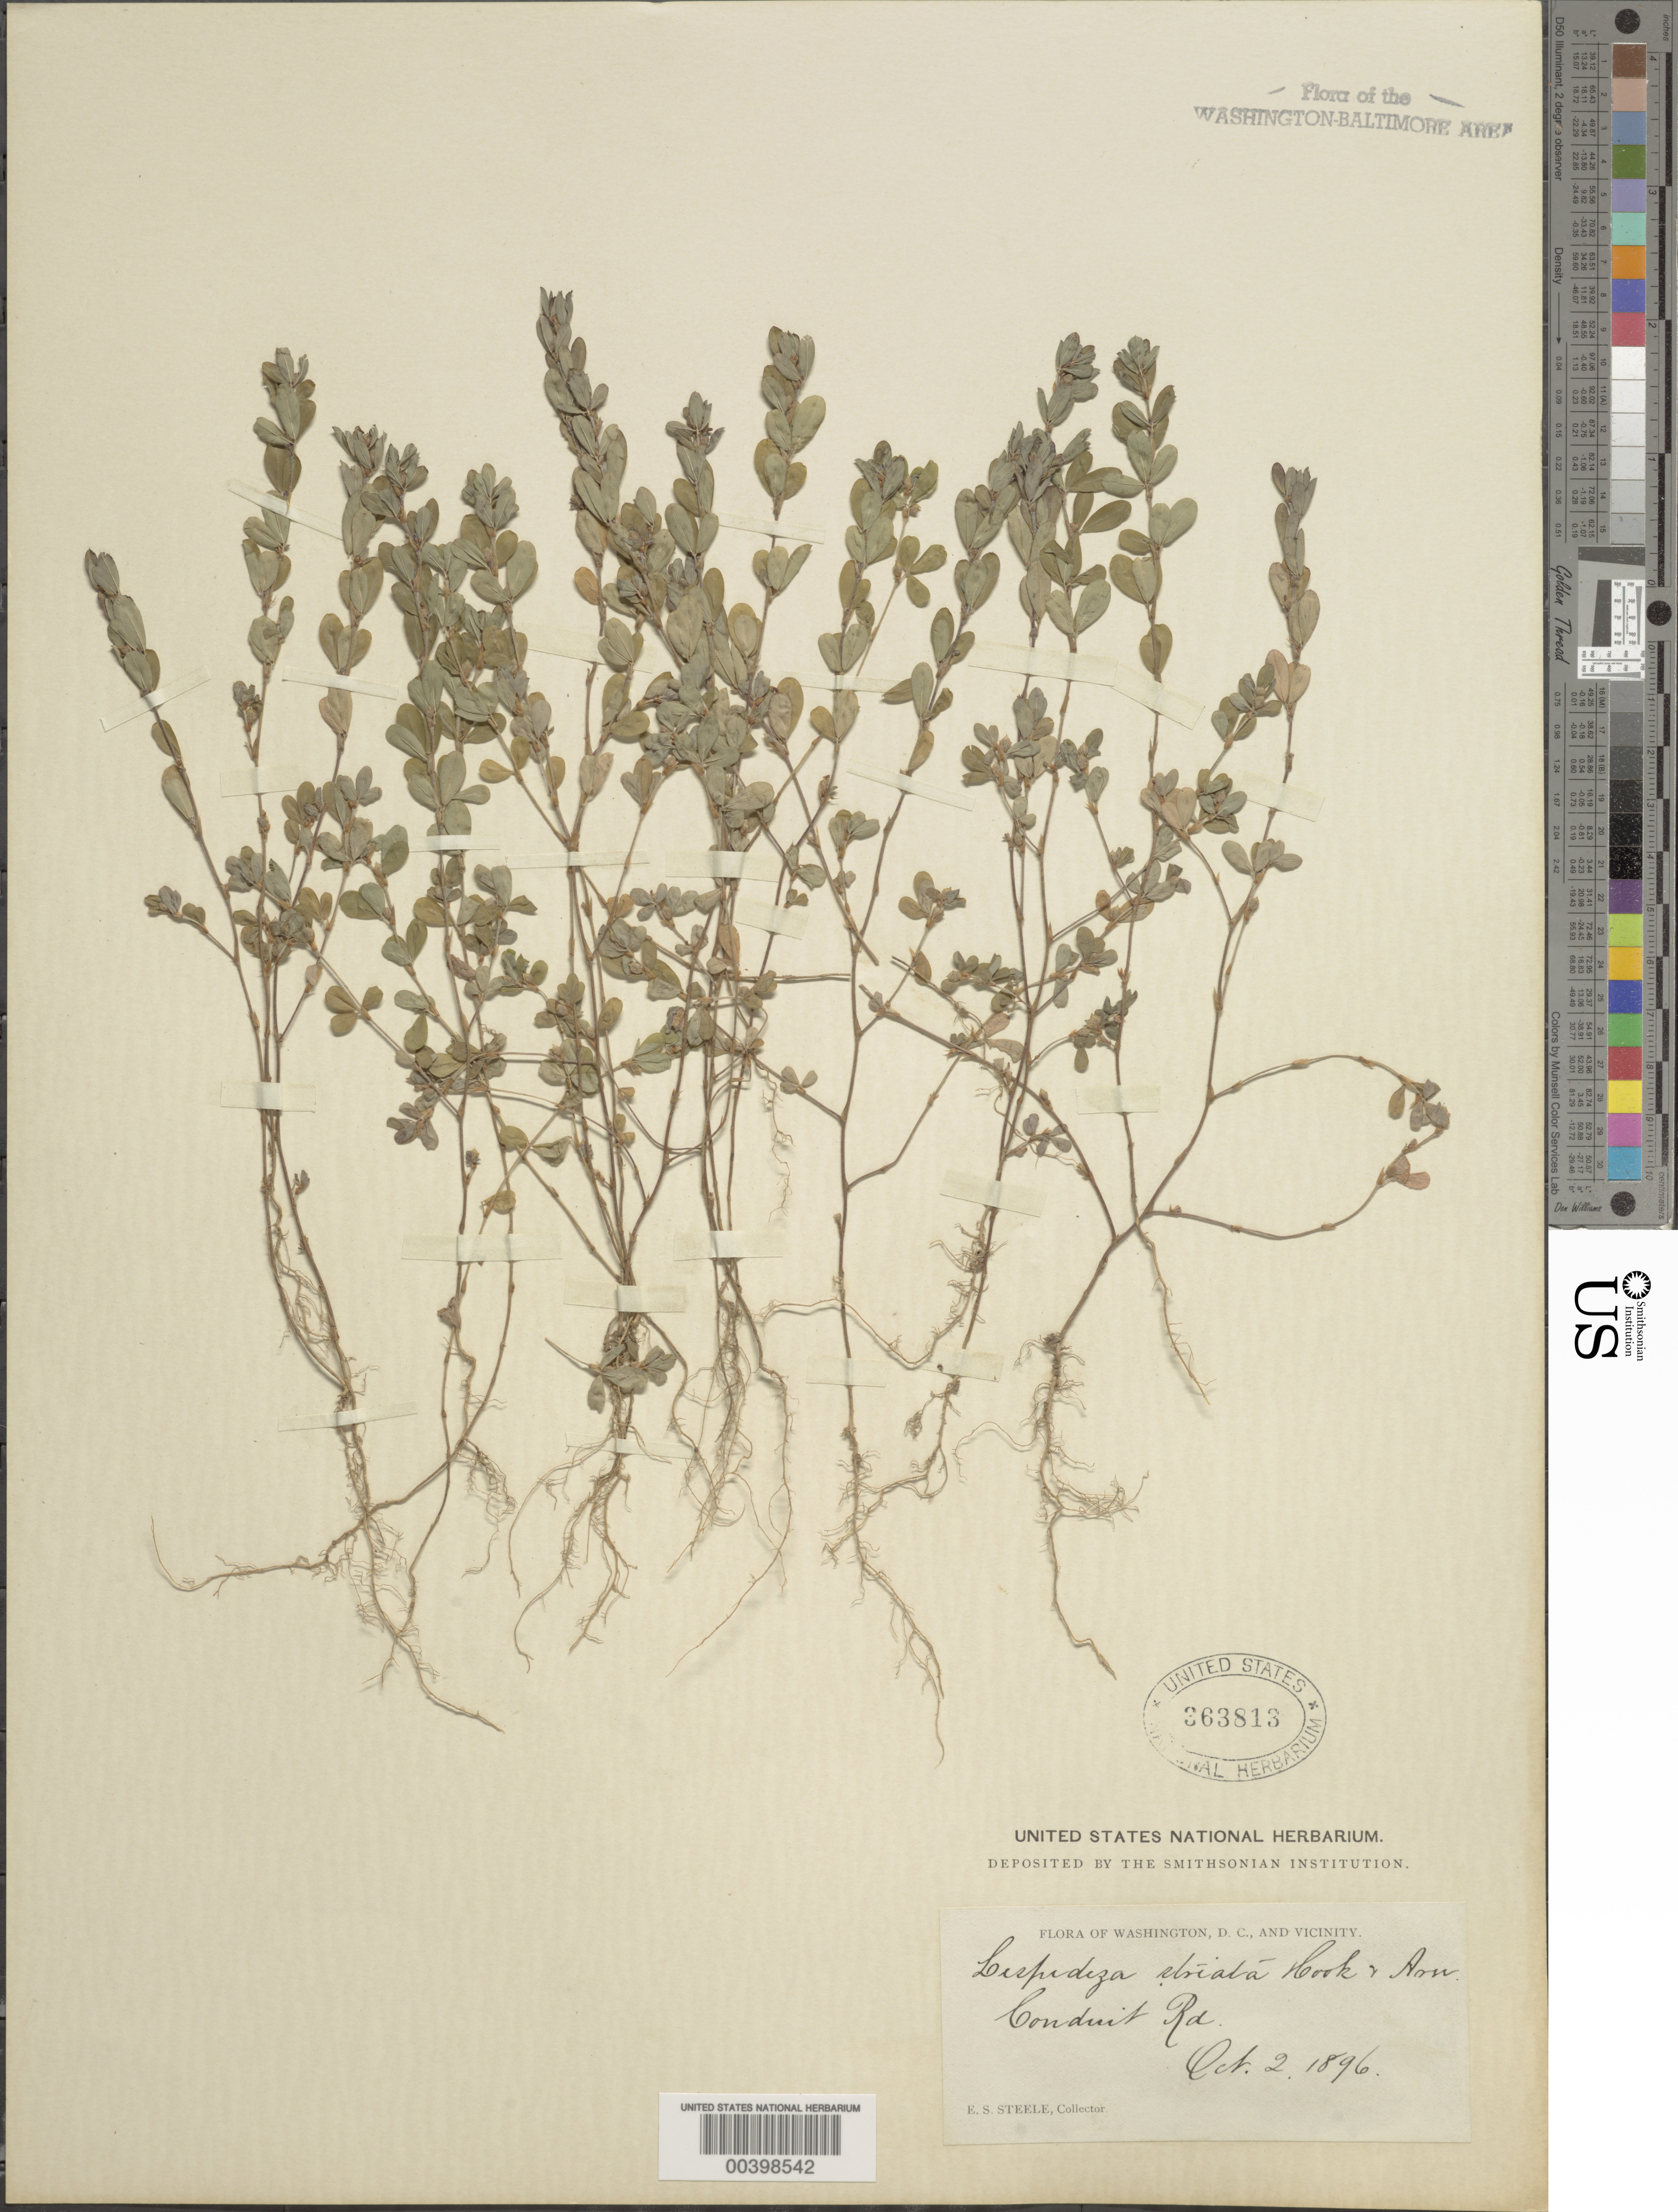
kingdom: Plantae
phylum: Tracheophyta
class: Magnoliopsida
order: Fabales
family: Fabaceae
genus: Kummerowia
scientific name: Kummerowia striata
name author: (Thunb.) Schindl.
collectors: E. Steele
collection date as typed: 02 Oct 1896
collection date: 1896-10-02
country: United States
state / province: Maryland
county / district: Montgomery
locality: Conduit Road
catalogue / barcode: US 363813